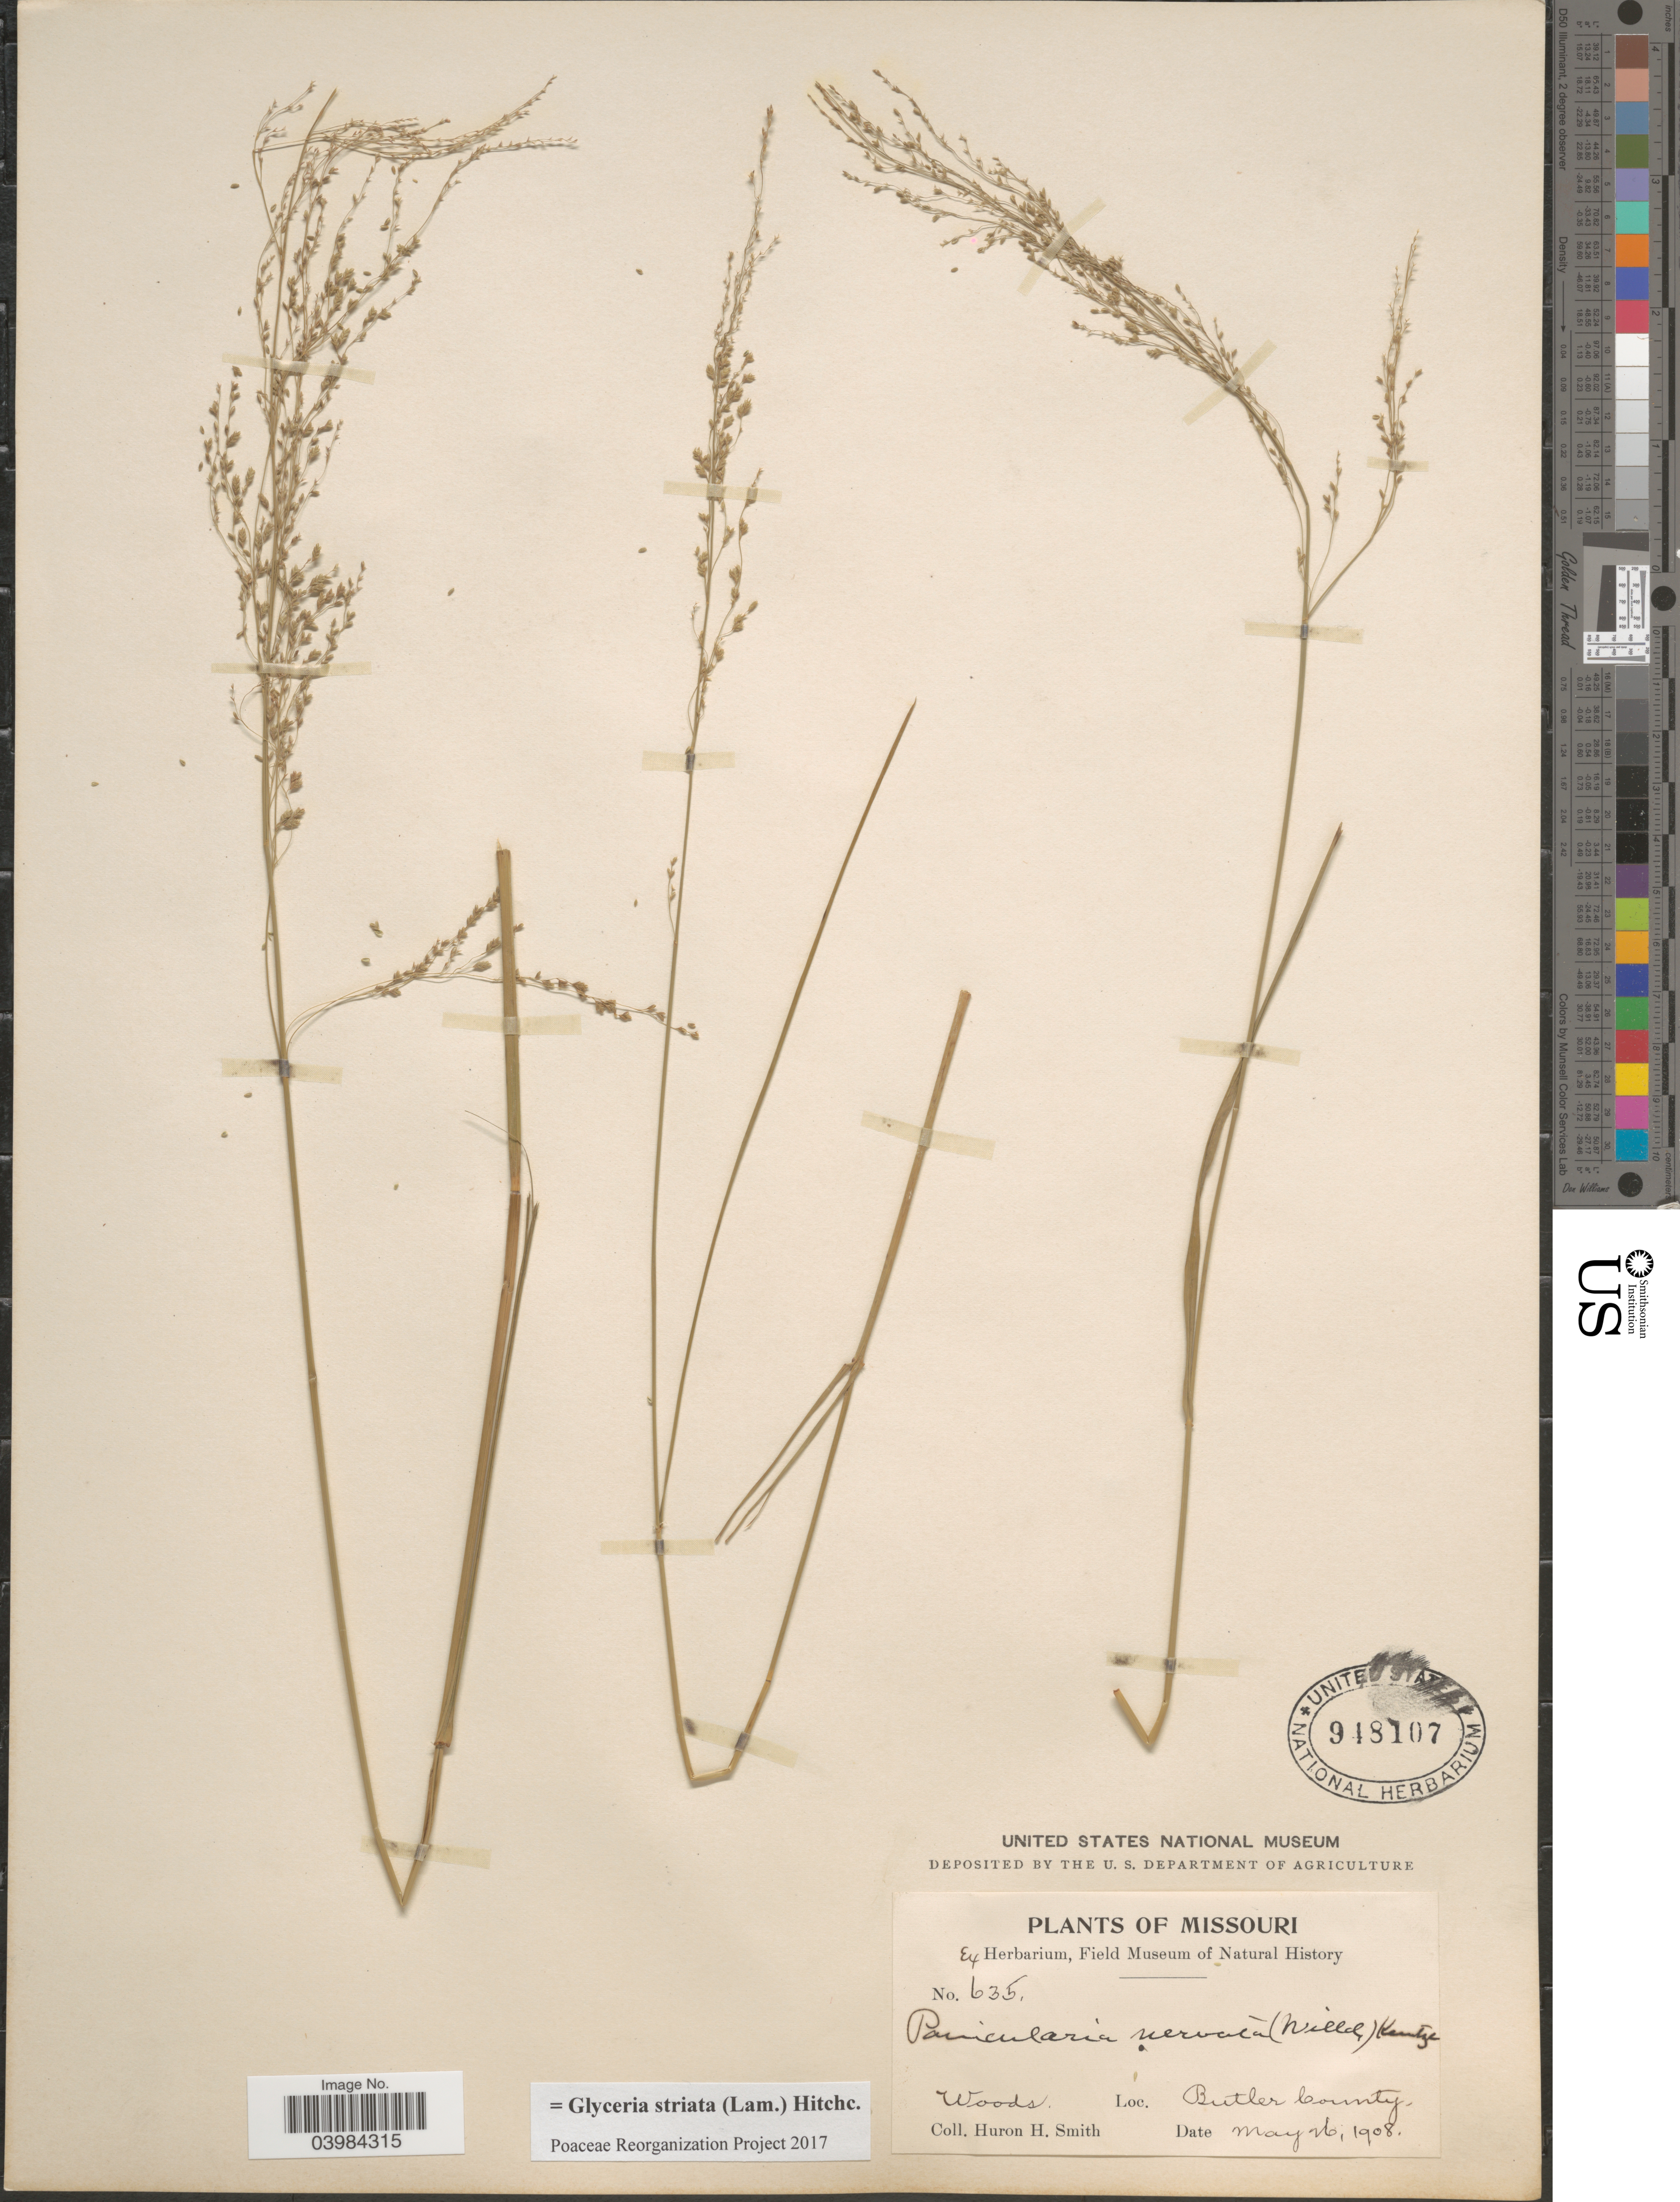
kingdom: Plantae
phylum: Tracheophyta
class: Liliopsida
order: Poales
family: Poaceae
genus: Glyceria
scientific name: Glyceria striata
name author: (Lam.) Hitchc.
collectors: Huron H. Smith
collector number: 635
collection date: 1908-05-26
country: United States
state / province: Missouri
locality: Butler County.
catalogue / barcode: US 948107